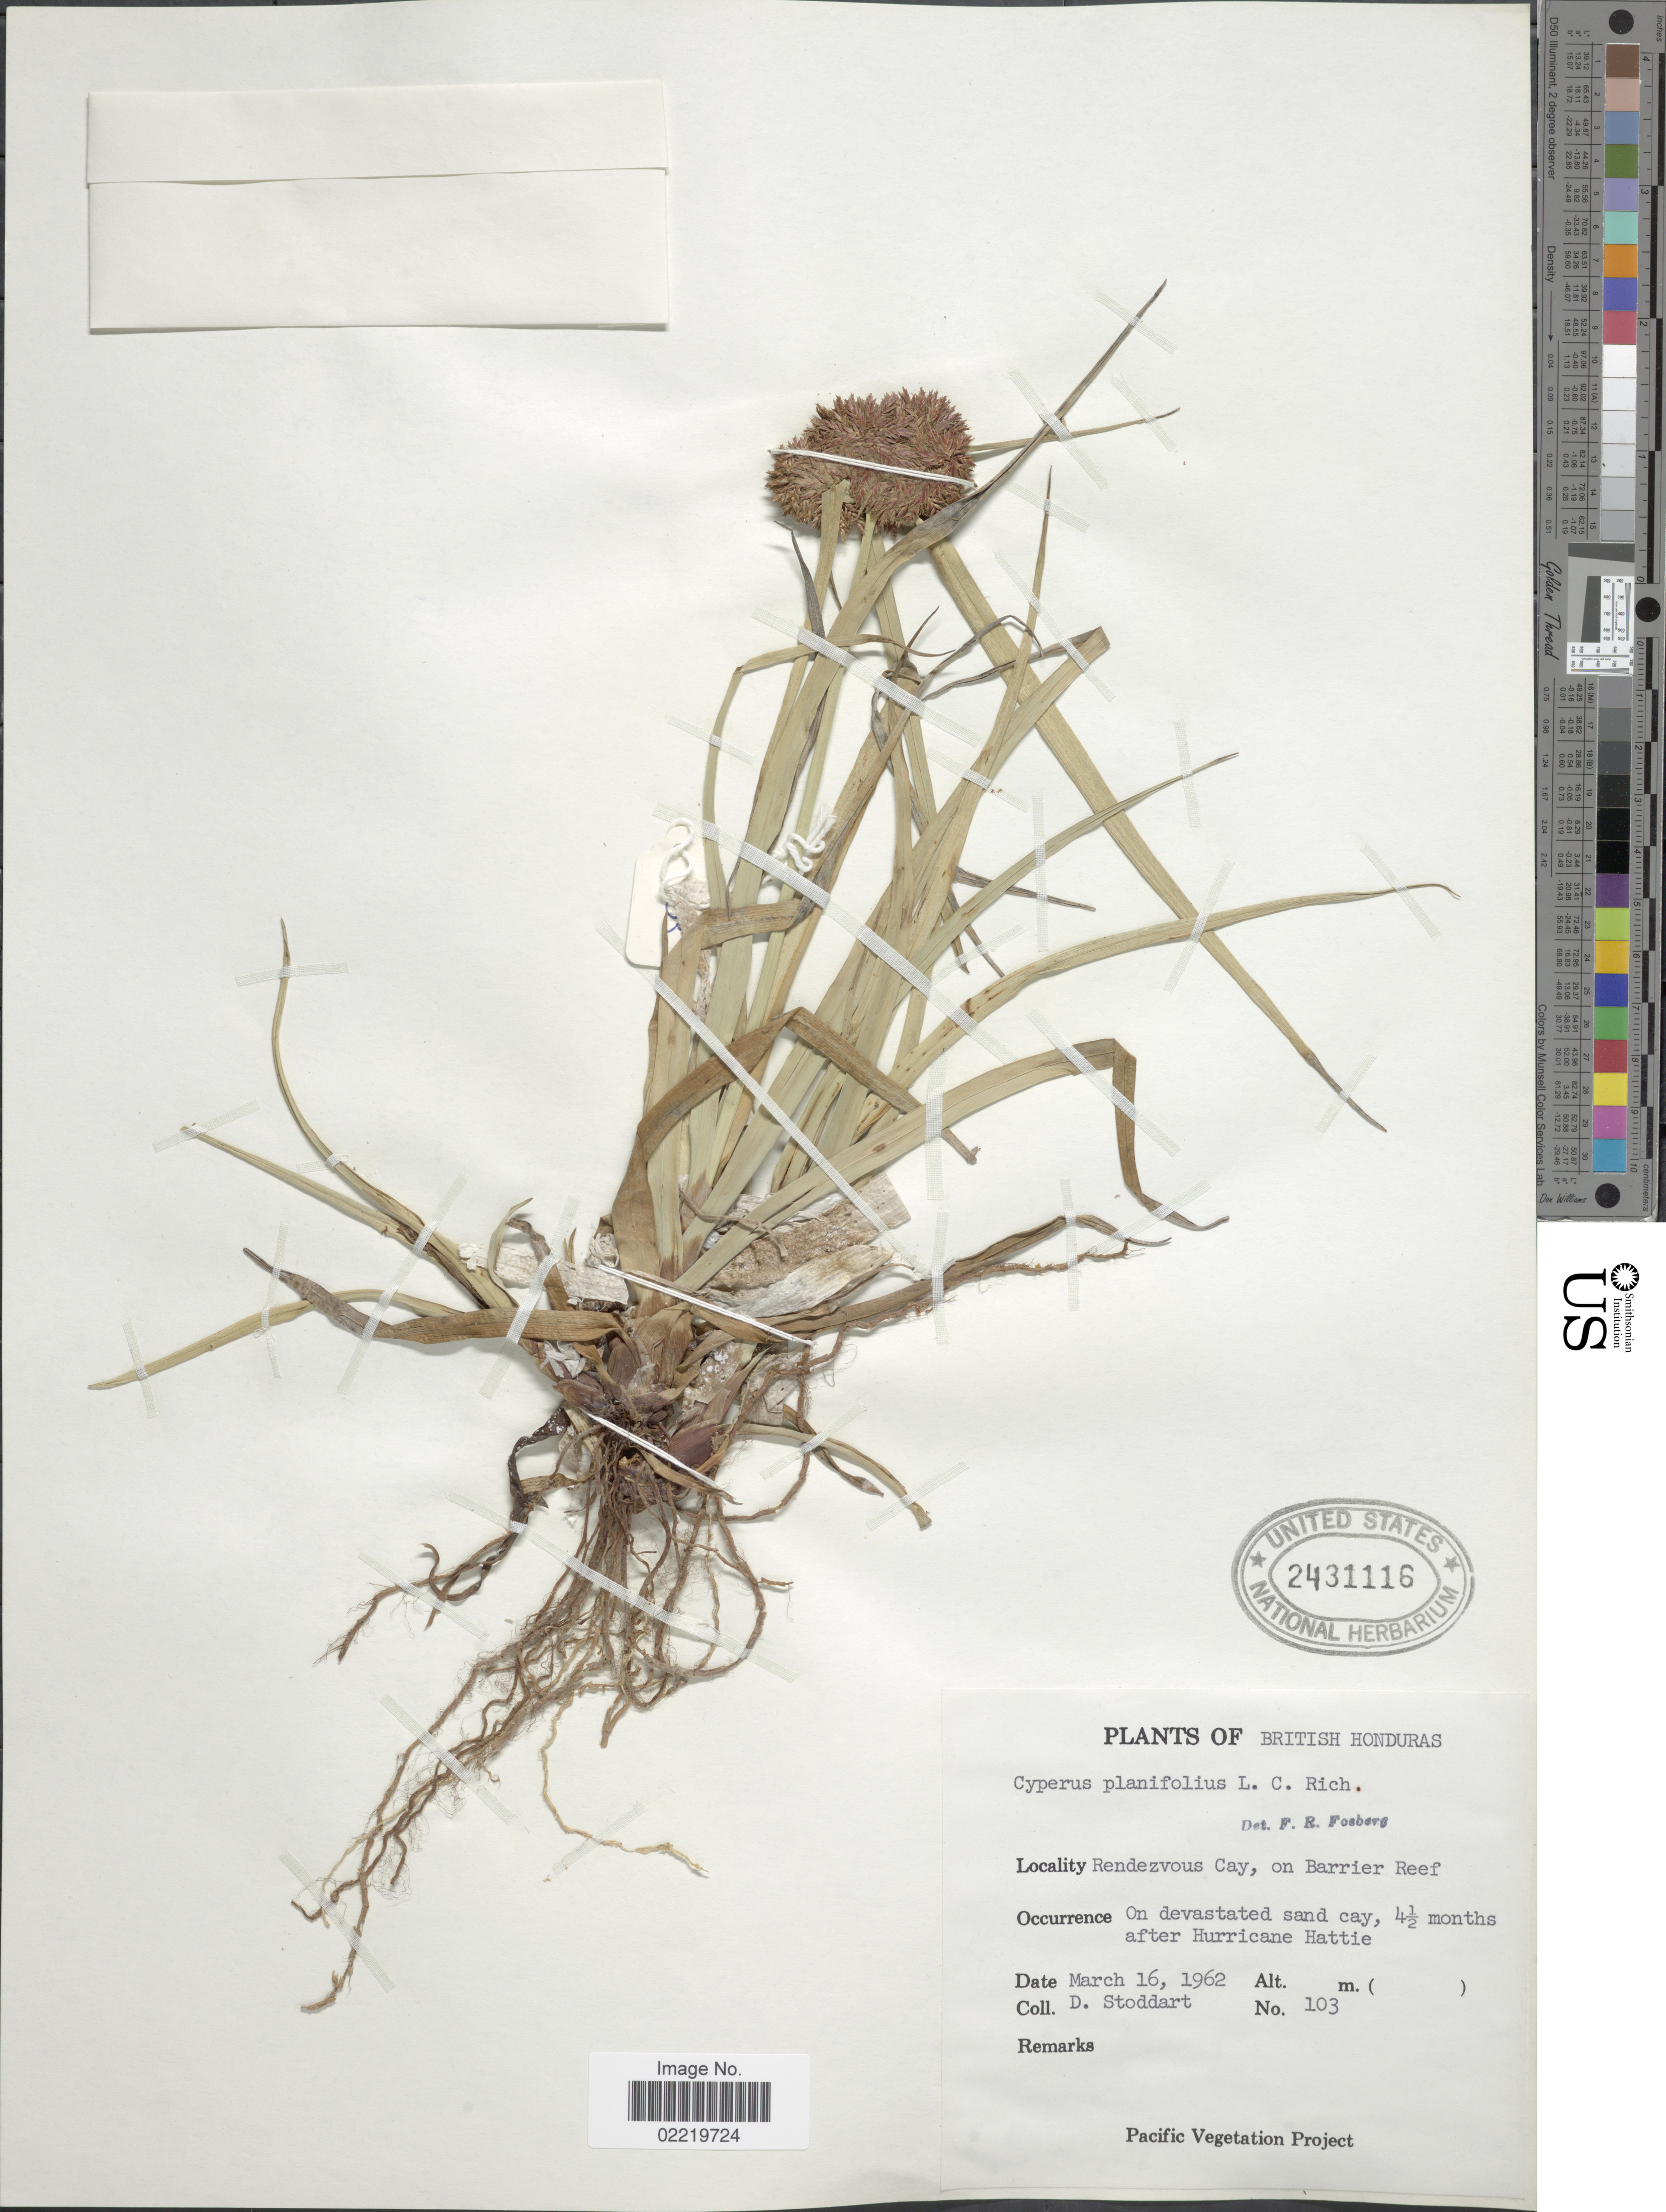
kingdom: Plantae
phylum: Tracheophyta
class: Liliopsida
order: Poales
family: Cyperaceae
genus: Cyperus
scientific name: Cyperus planifolius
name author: Rich.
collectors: D. Stoddart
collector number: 103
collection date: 1962-03-16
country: Belize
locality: British Honduras, Rendezvous Cay, on Barrier Reef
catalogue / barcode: US 2431116